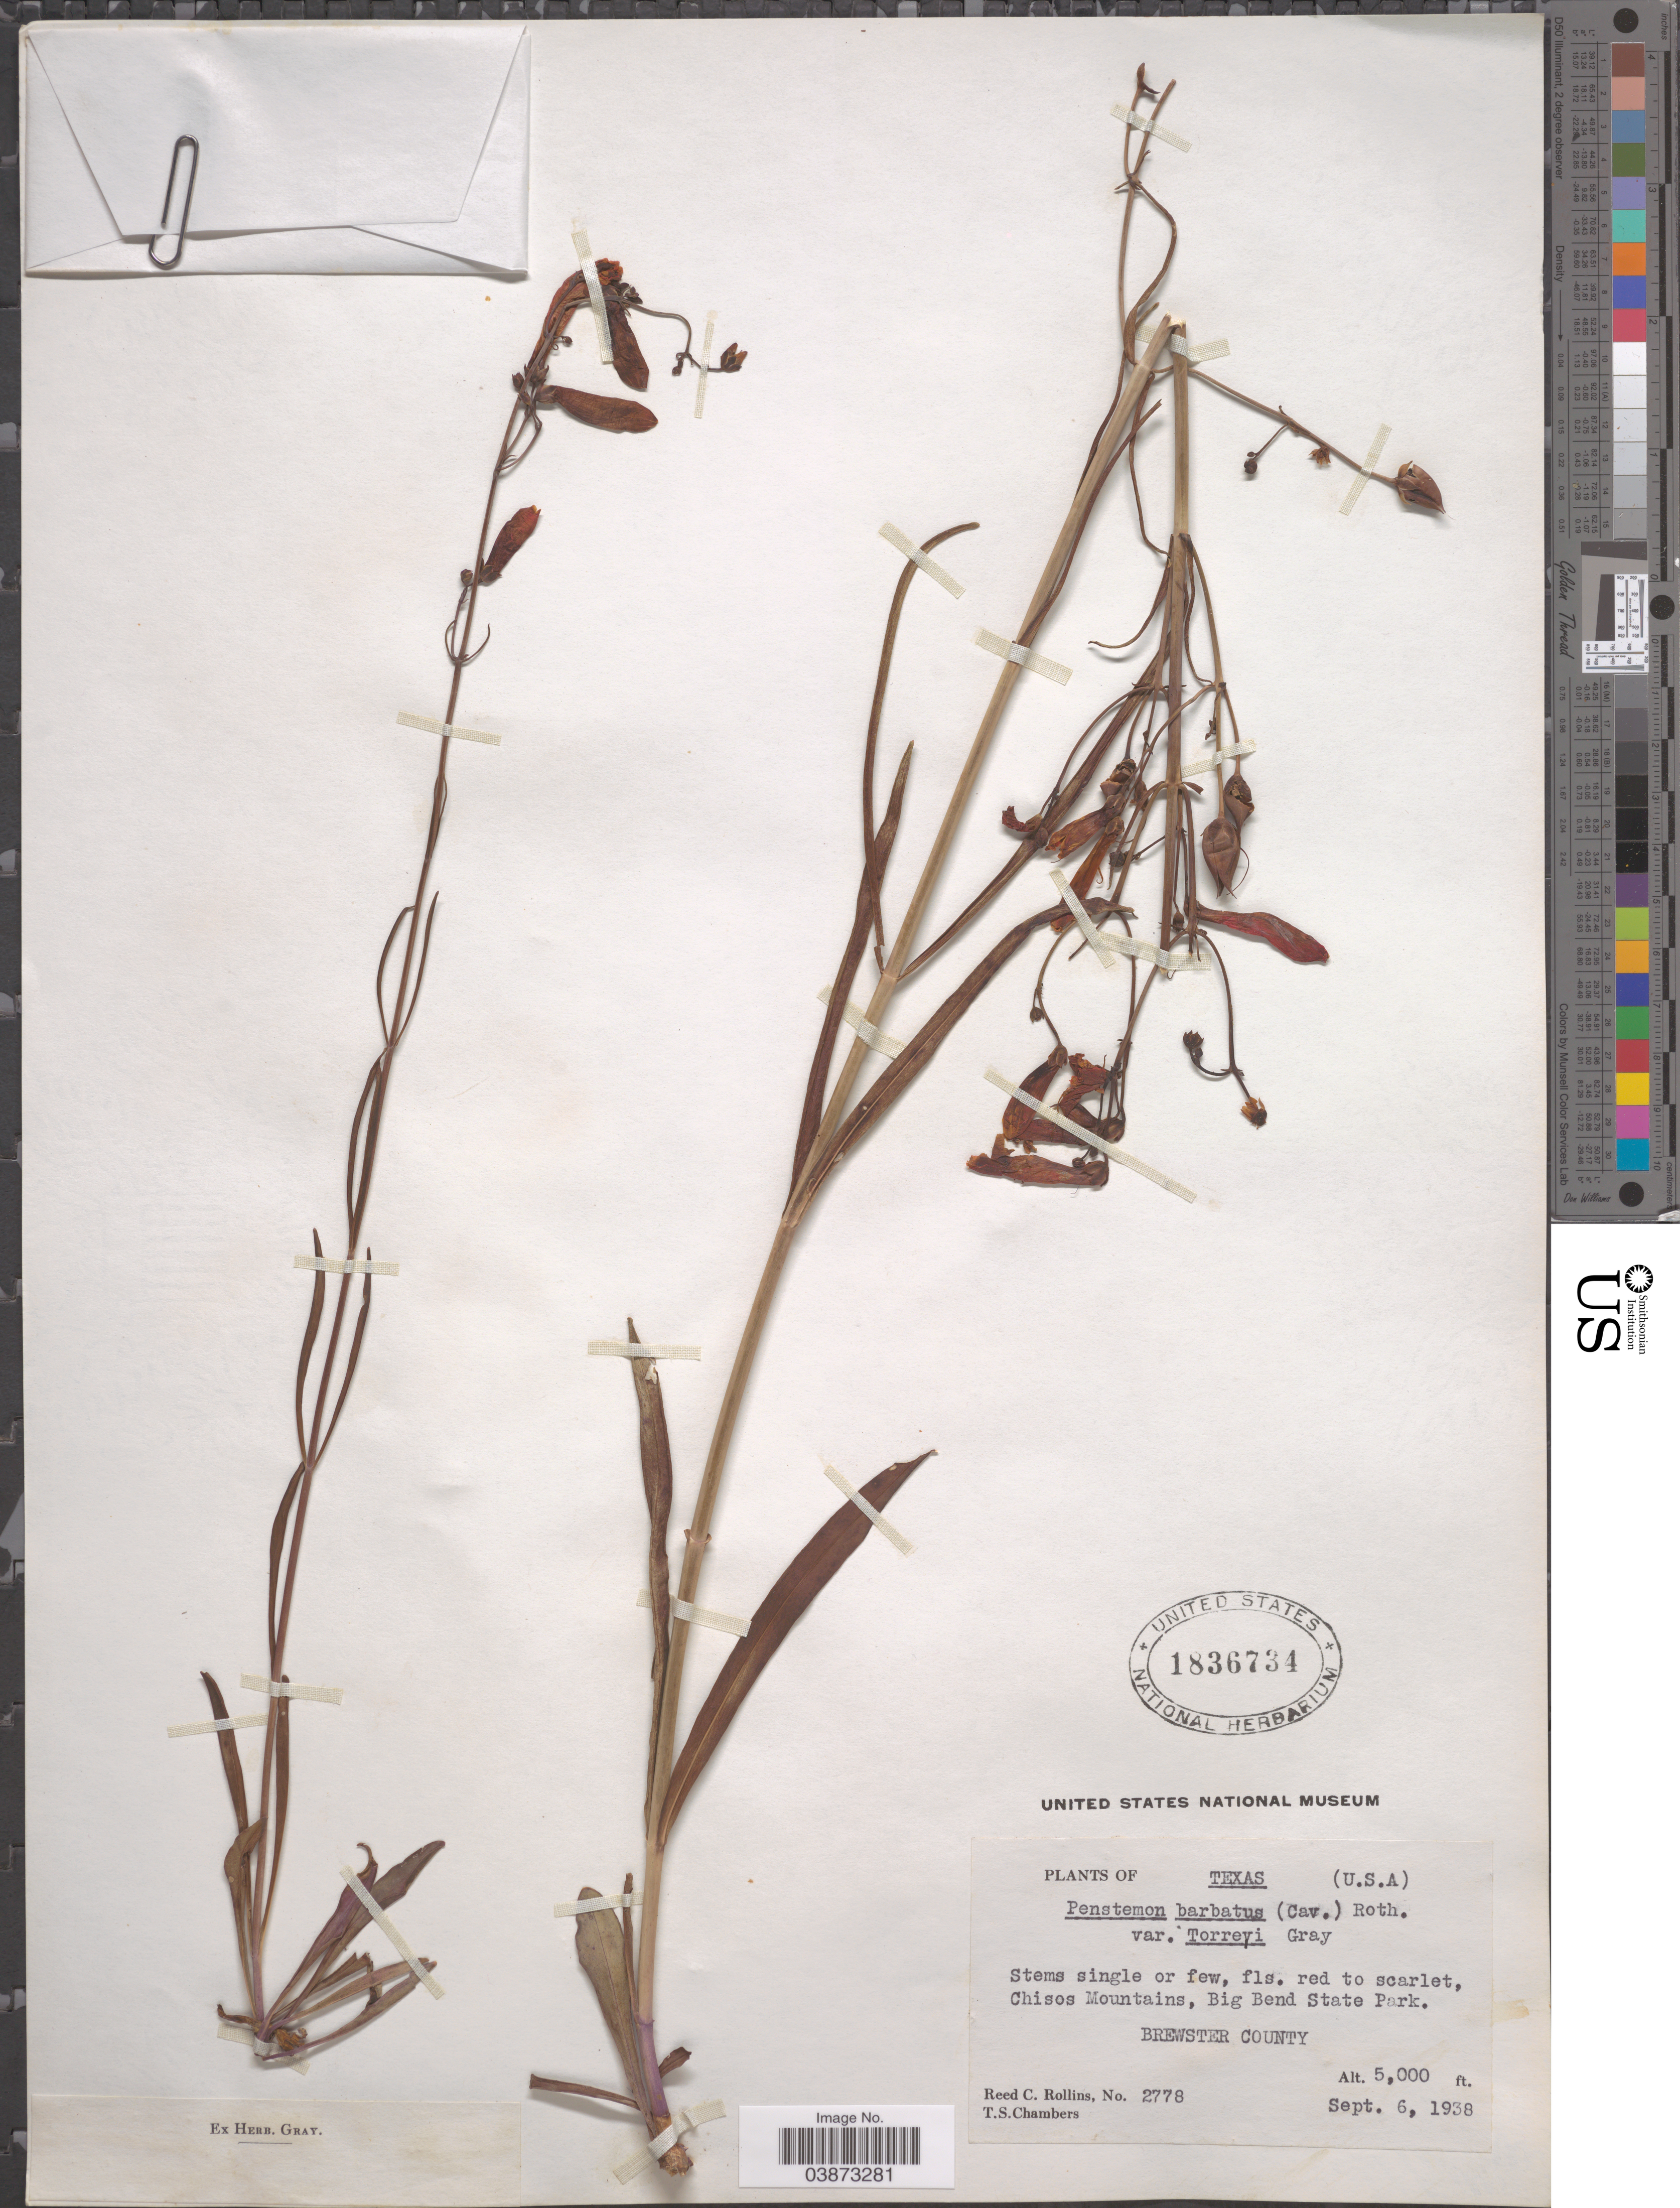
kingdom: Plantae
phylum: Tracheophyta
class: Magnoliopsida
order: Lamiales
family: Plantaginaceae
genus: Penstemon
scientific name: Penstemon barbatus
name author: (Cav.) Roth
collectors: R. C. Rollins & T. Chambers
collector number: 2778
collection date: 1938-09-06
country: United States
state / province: Texas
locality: Chisos Mountains, Big Bend State Park. Brewster County.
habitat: near mountains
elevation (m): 1524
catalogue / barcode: US 1836734